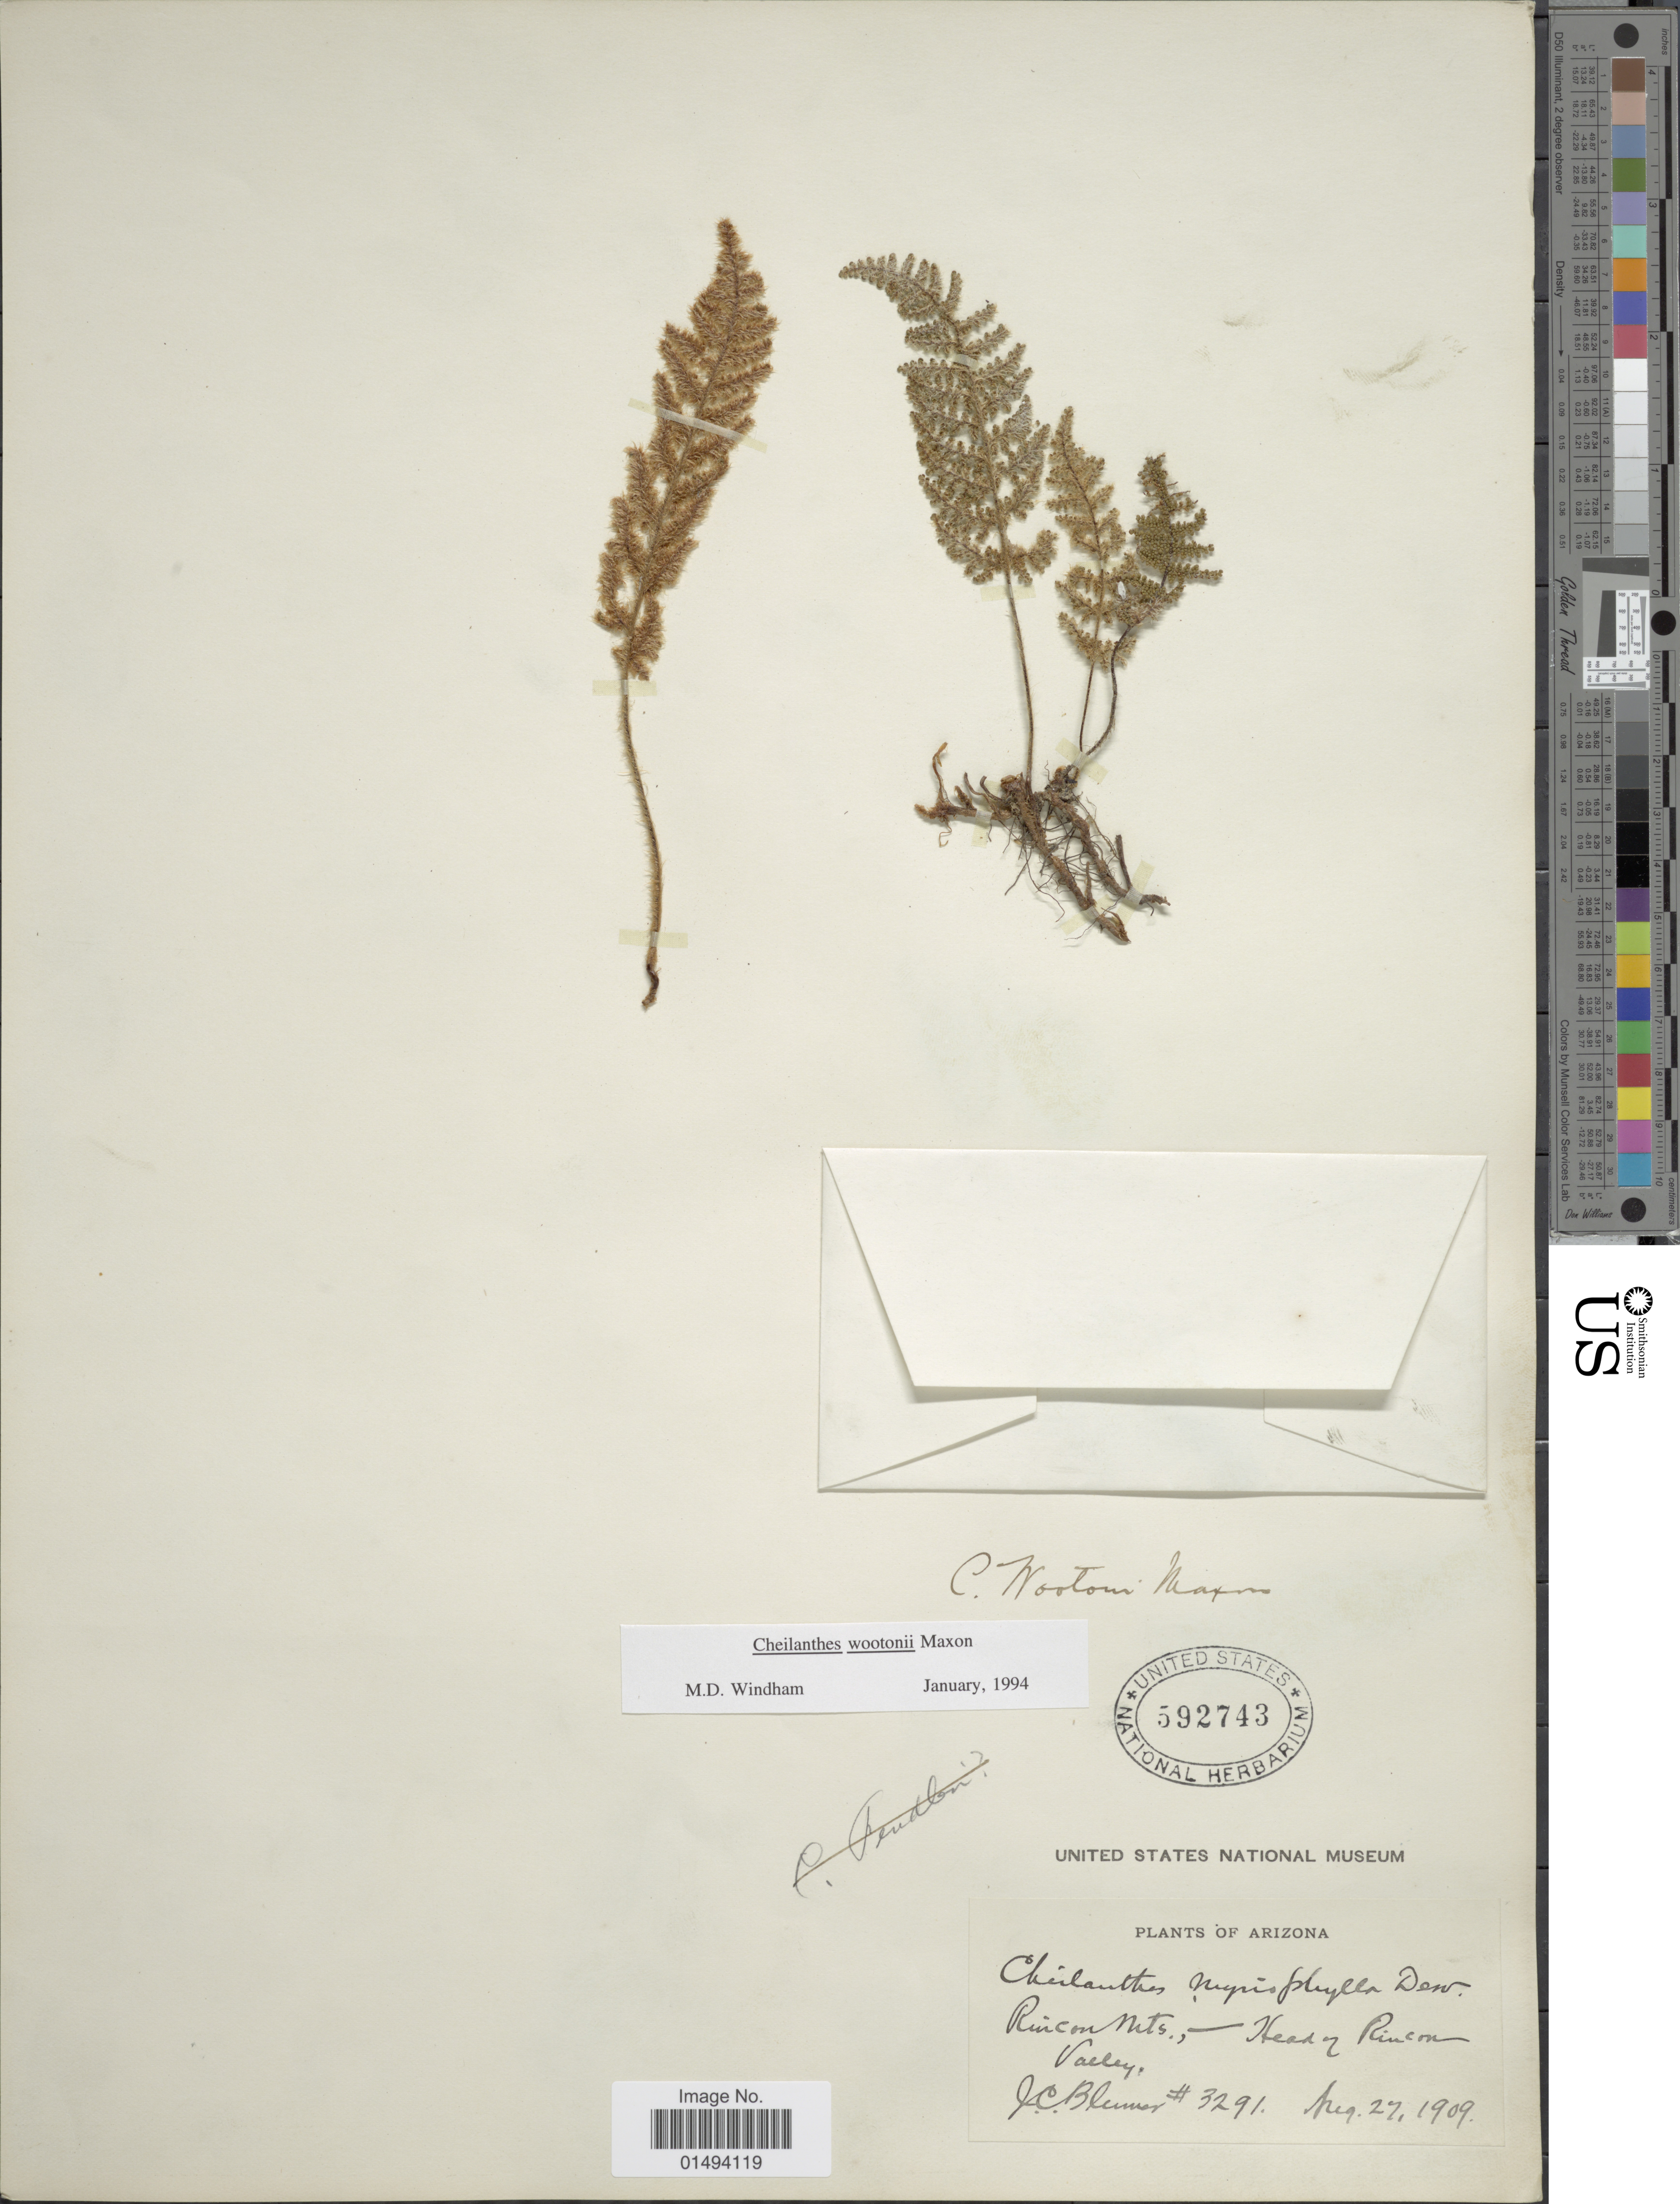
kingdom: Plantae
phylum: Tracheophyta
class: Polypodiopsida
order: Polypodiales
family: Pteridaceae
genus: Myriopteris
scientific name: Myriopteris wootonii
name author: (Maxon) Grusz & Windham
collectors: J. C. Blumer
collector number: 3291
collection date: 1909-04-27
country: United States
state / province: Arizona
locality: Arizona, Rincon Mts. Head of Rincon Valley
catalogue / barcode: US 592743